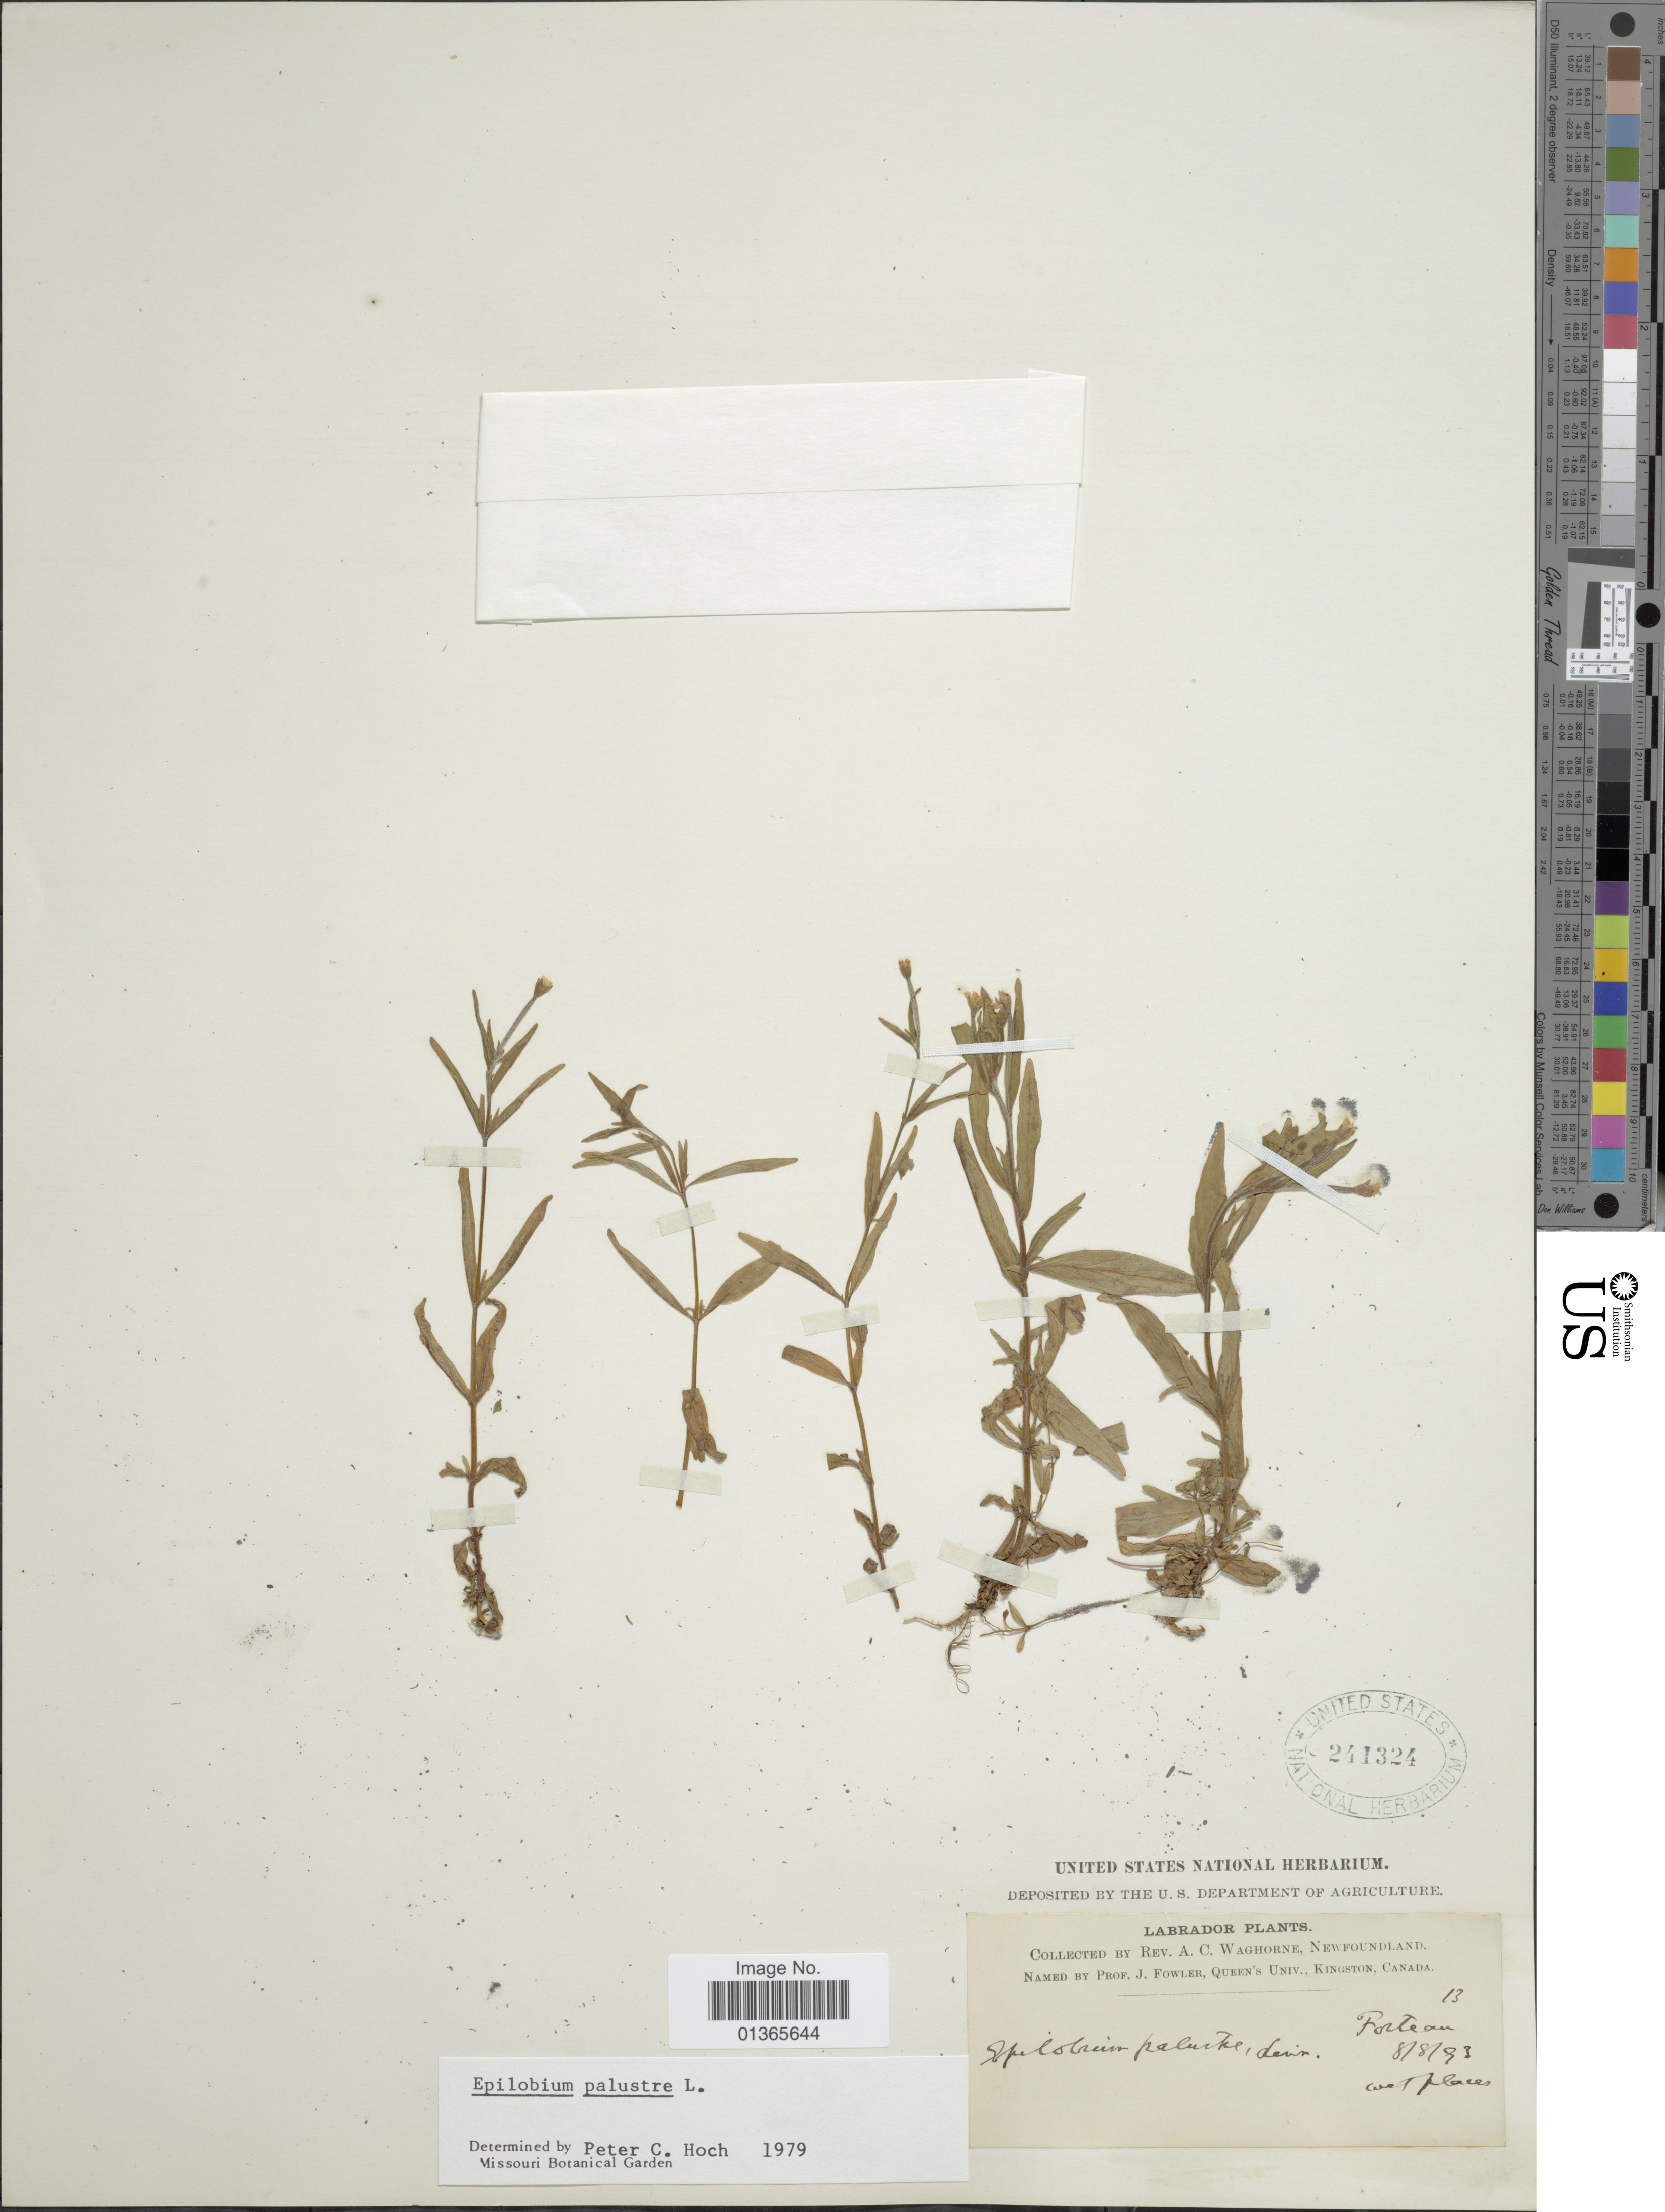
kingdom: Plantae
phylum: Tracheophyta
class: Magnoliopsida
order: Myrtales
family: Onagraceae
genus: Epilobium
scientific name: Epilobium palustre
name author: L.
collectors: A. Waghorne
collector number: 13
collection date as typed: Transcribed d/m/y: 8/8/93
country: Canada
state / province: Newfoundland and Labrador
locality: Labrador. Forteau.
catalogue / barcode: US 241324